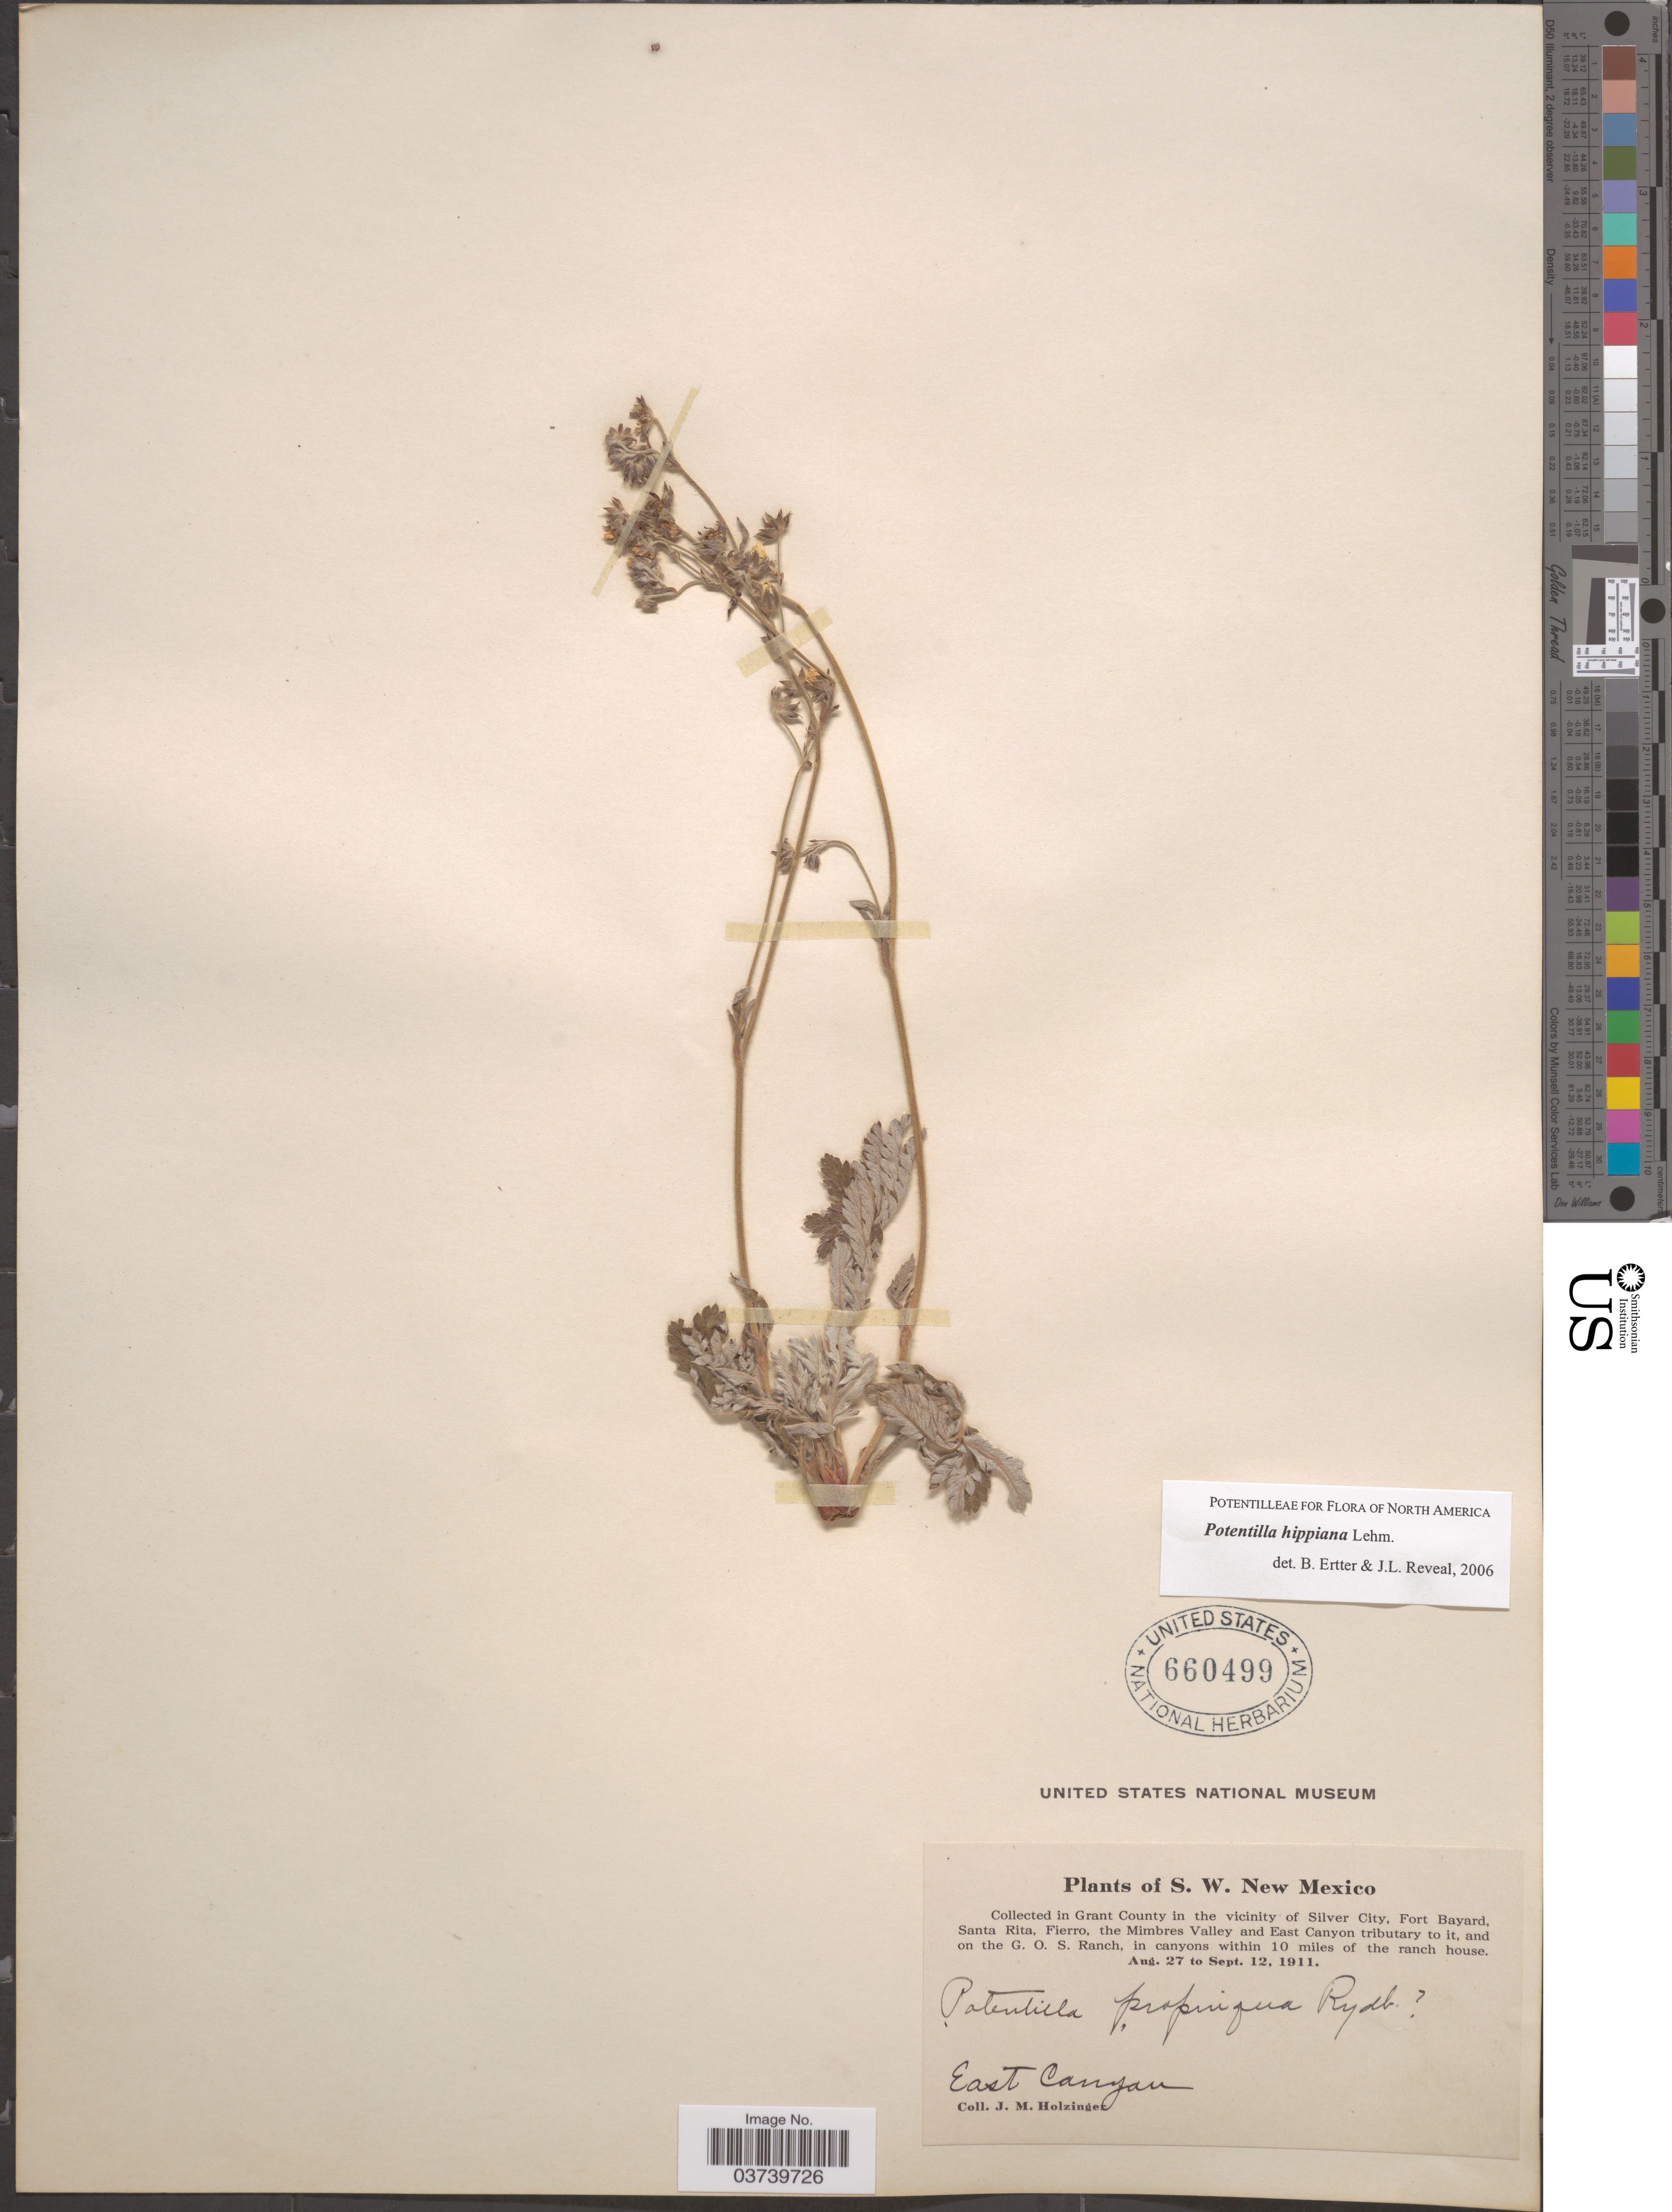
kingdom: Plantae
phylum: Tracheophyta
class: Magnoliopsida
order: Rosales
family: Rosaceae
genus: Potentilla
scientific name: Potentilla hippiana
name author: Lehm.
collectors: J. M. Holzinger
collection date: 1911-08-27/1911-09-12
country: United States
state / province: New Mexico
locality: S. W. New Mexico. In Grant County in the vicinity of Silver City, Fort Bayard, Santa Rita, Fierro, the Mimbres Valley and East Canyon tributary to it, and on the G. O. S. Ranch, in canyons within 10 miles of the ranch house. East Canyon.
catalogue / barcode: US 660499